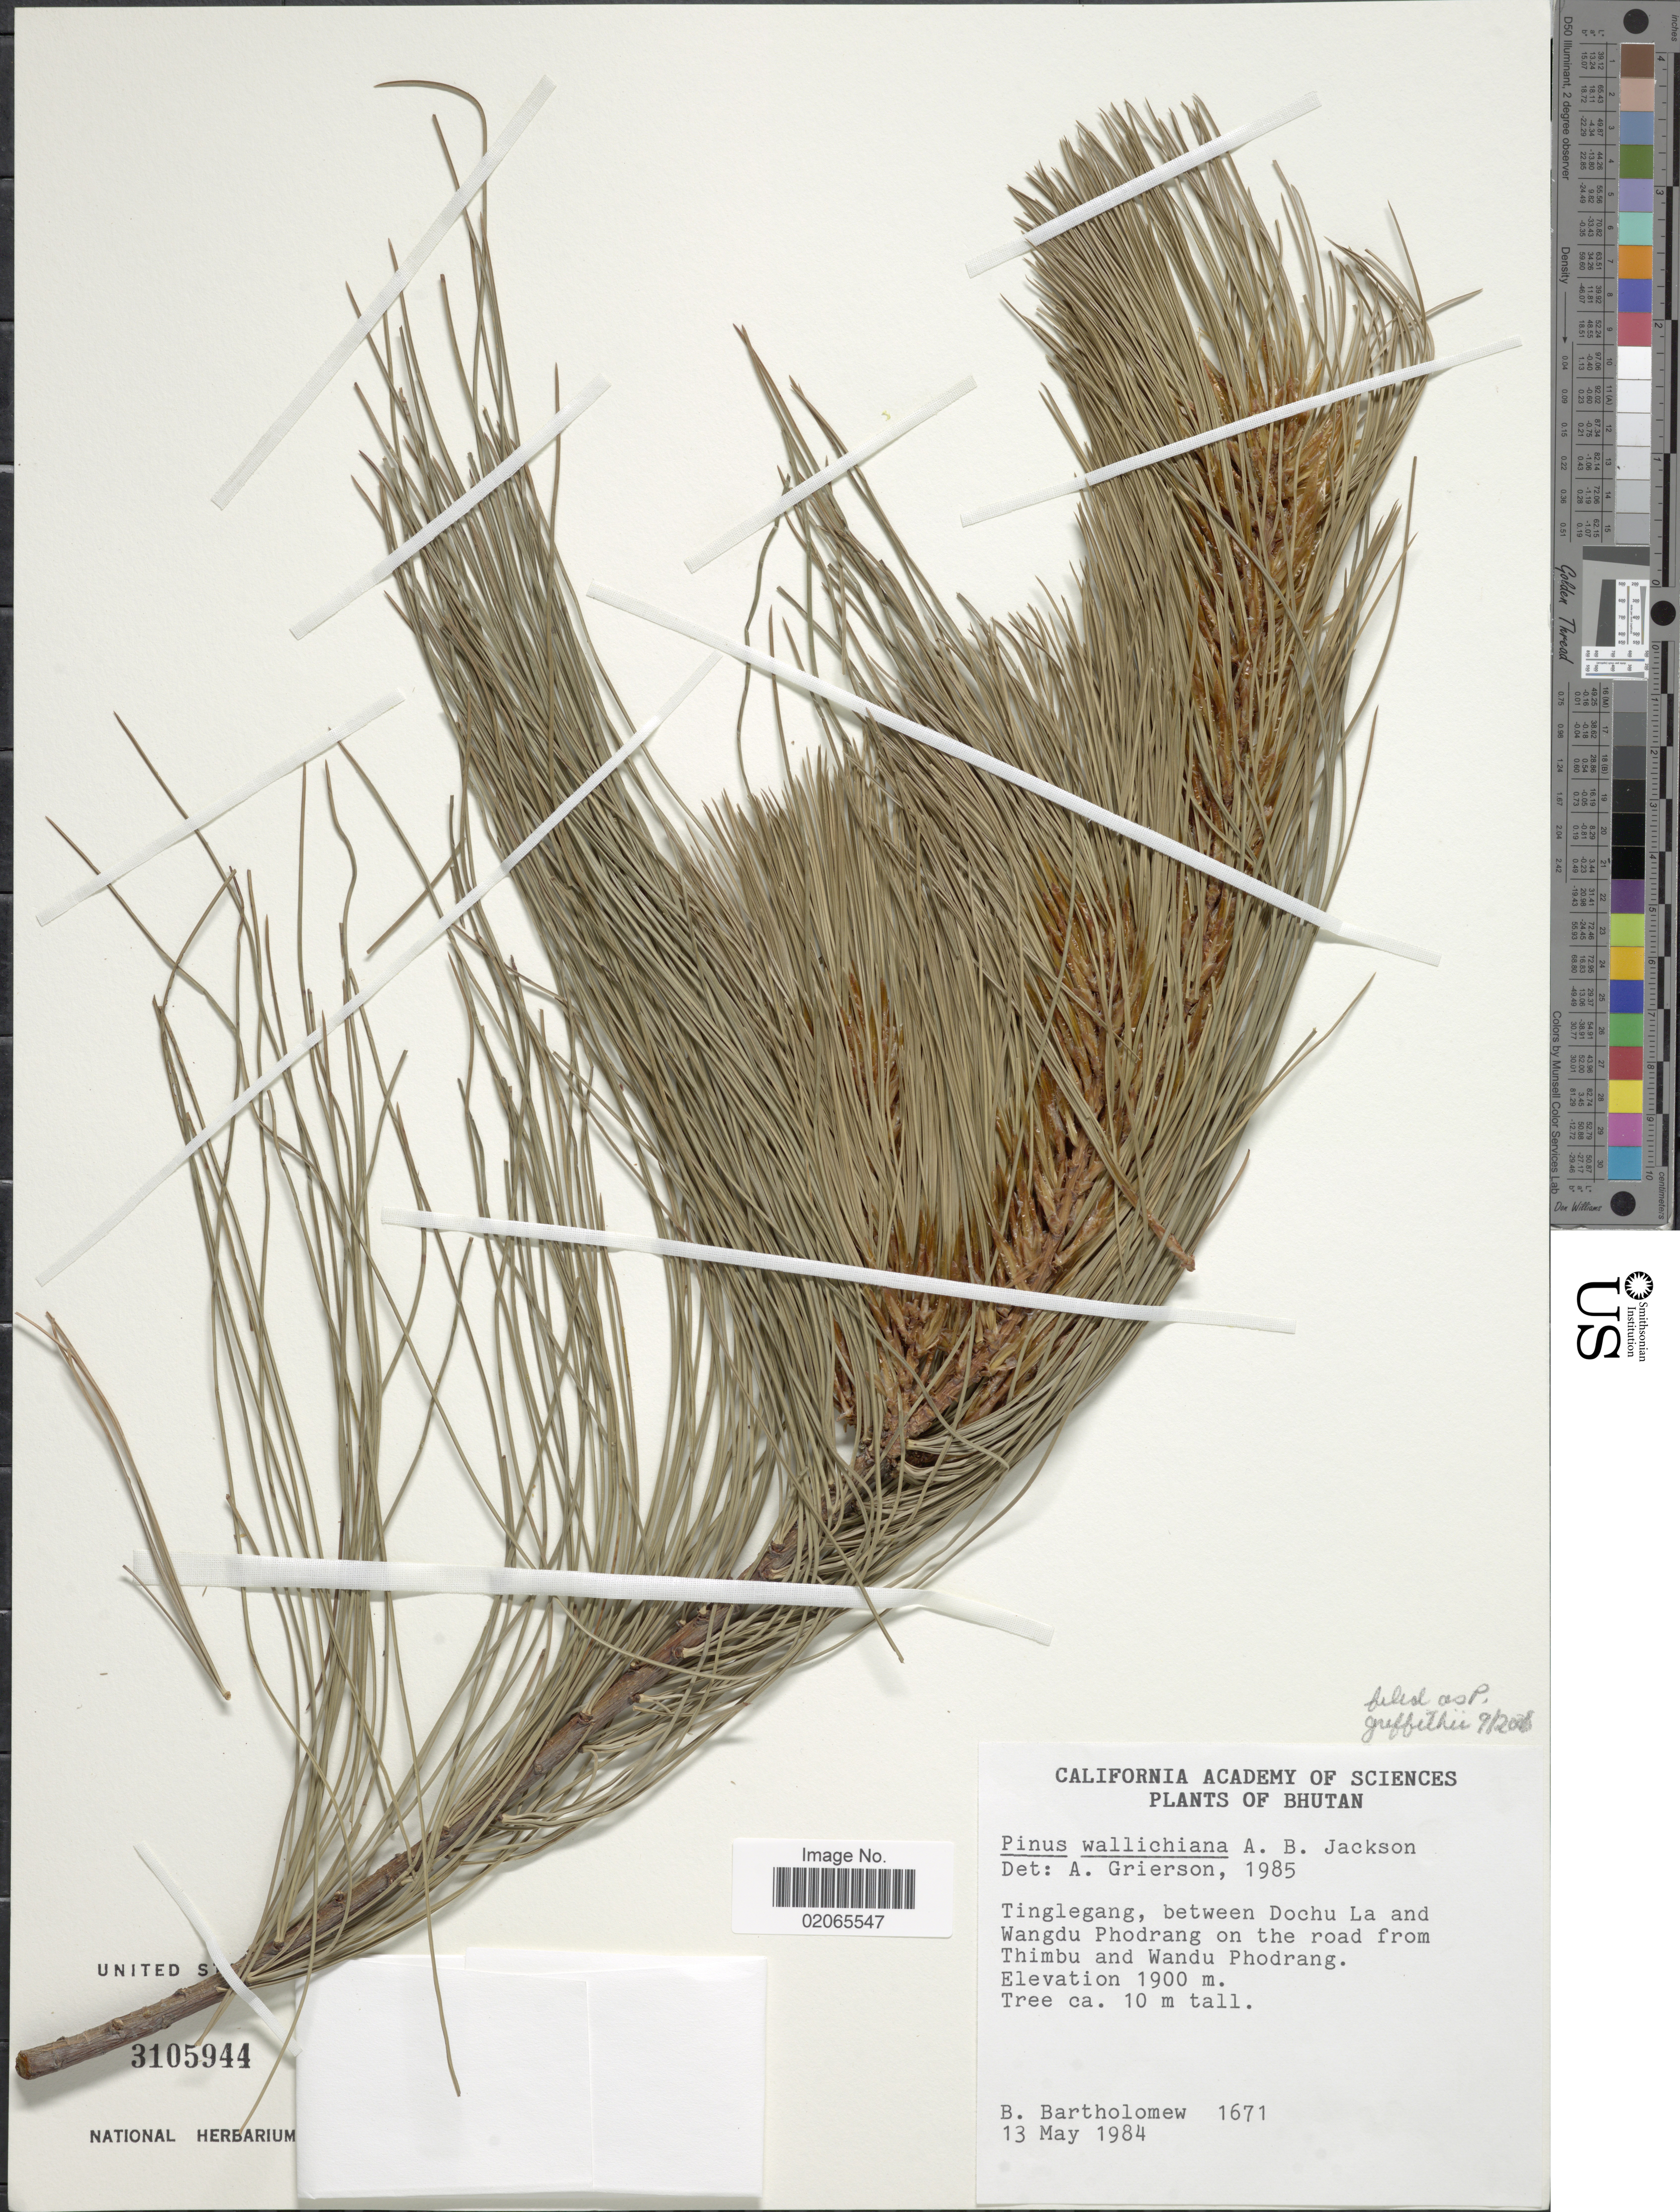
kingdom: Plantae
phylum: Tracheophyta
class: Pinopsida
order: Pinales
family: Pinaceae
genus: Pinus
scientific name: Pinus griffithii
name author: McClell.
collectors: B. Bartholomew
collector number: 1671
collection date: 1984-05-13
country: Bhutan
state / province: Wangdue Phodrang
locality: Tinglegang, between Dochu La and Wangdu Phodrang on the road from Thimbu and Wandu Phodrang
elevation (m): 1900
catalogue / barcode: US 3105944